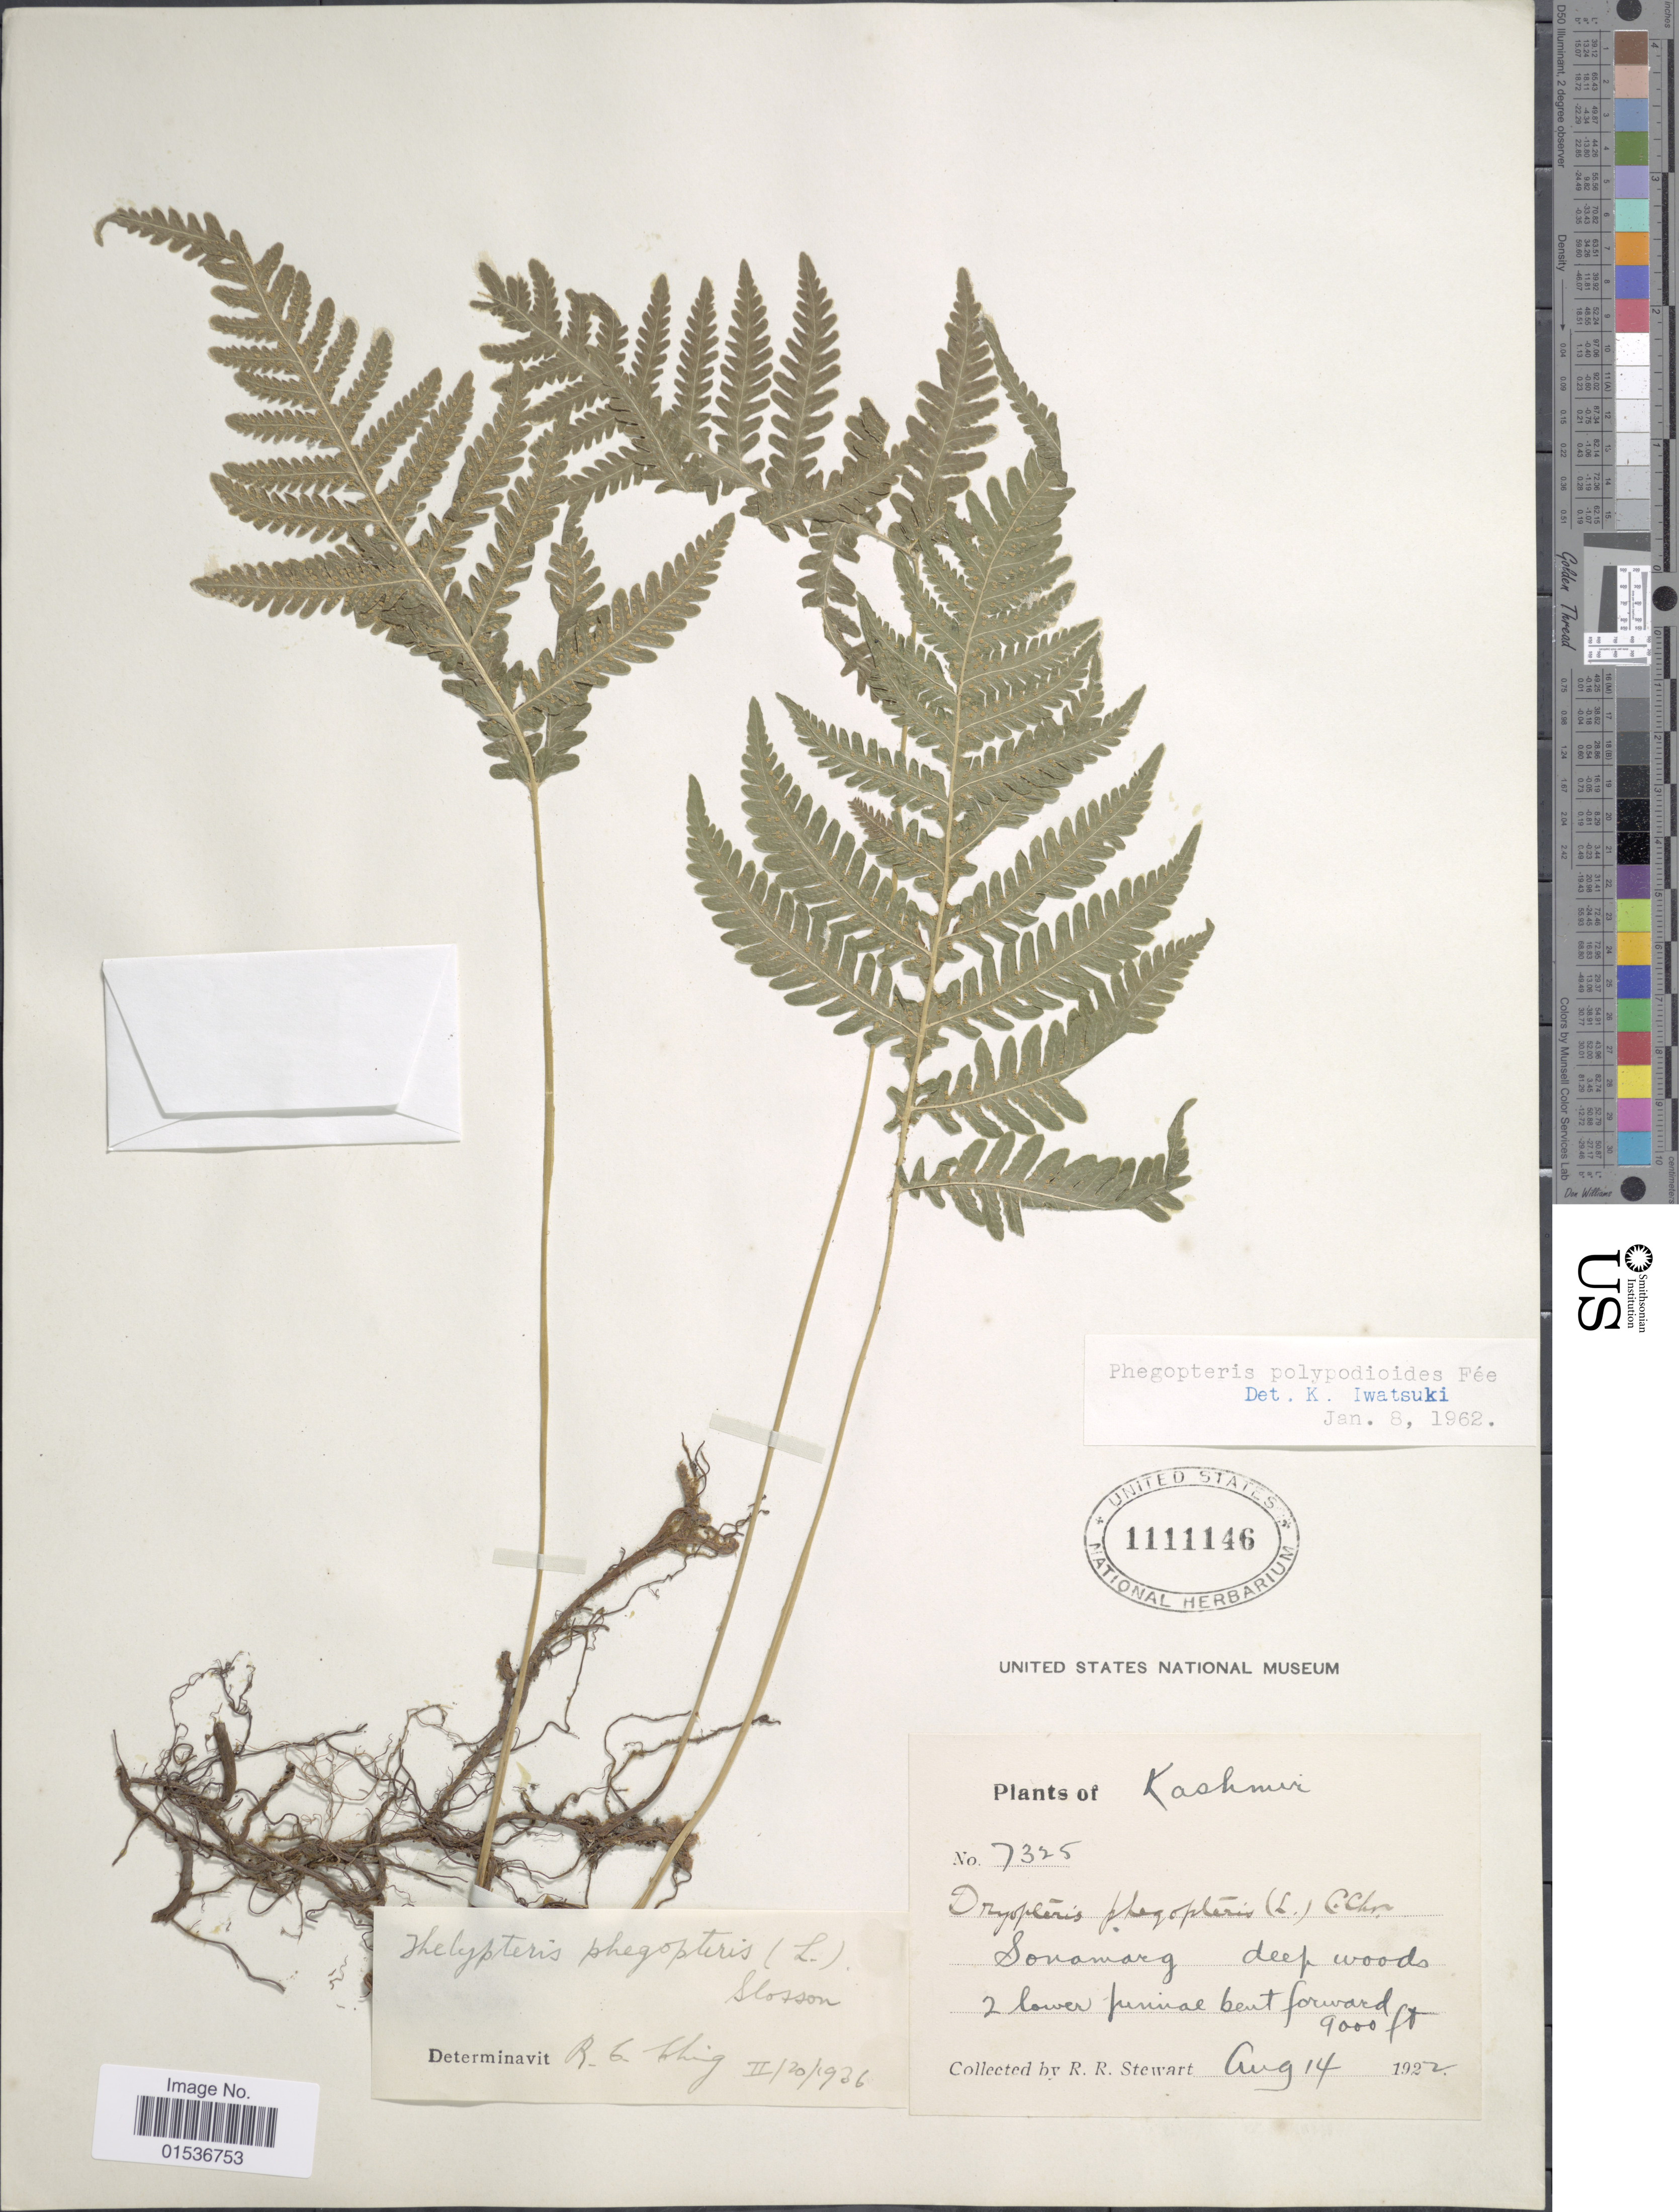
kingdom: Plantae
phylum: Tracheophyta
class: Polypodiopsida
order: Polypodiales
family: Thelypteridaceae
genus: Phegopteris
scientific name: Phegopteris oreopteris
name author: (Ehrh.) Fée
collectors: R. R. Stewart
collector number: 7325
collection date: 1922-08-14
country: India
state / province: Jammu and Kashmir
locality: Kashmir, Sonamarg. deep woods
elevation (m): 2743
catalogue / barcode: US 1111146